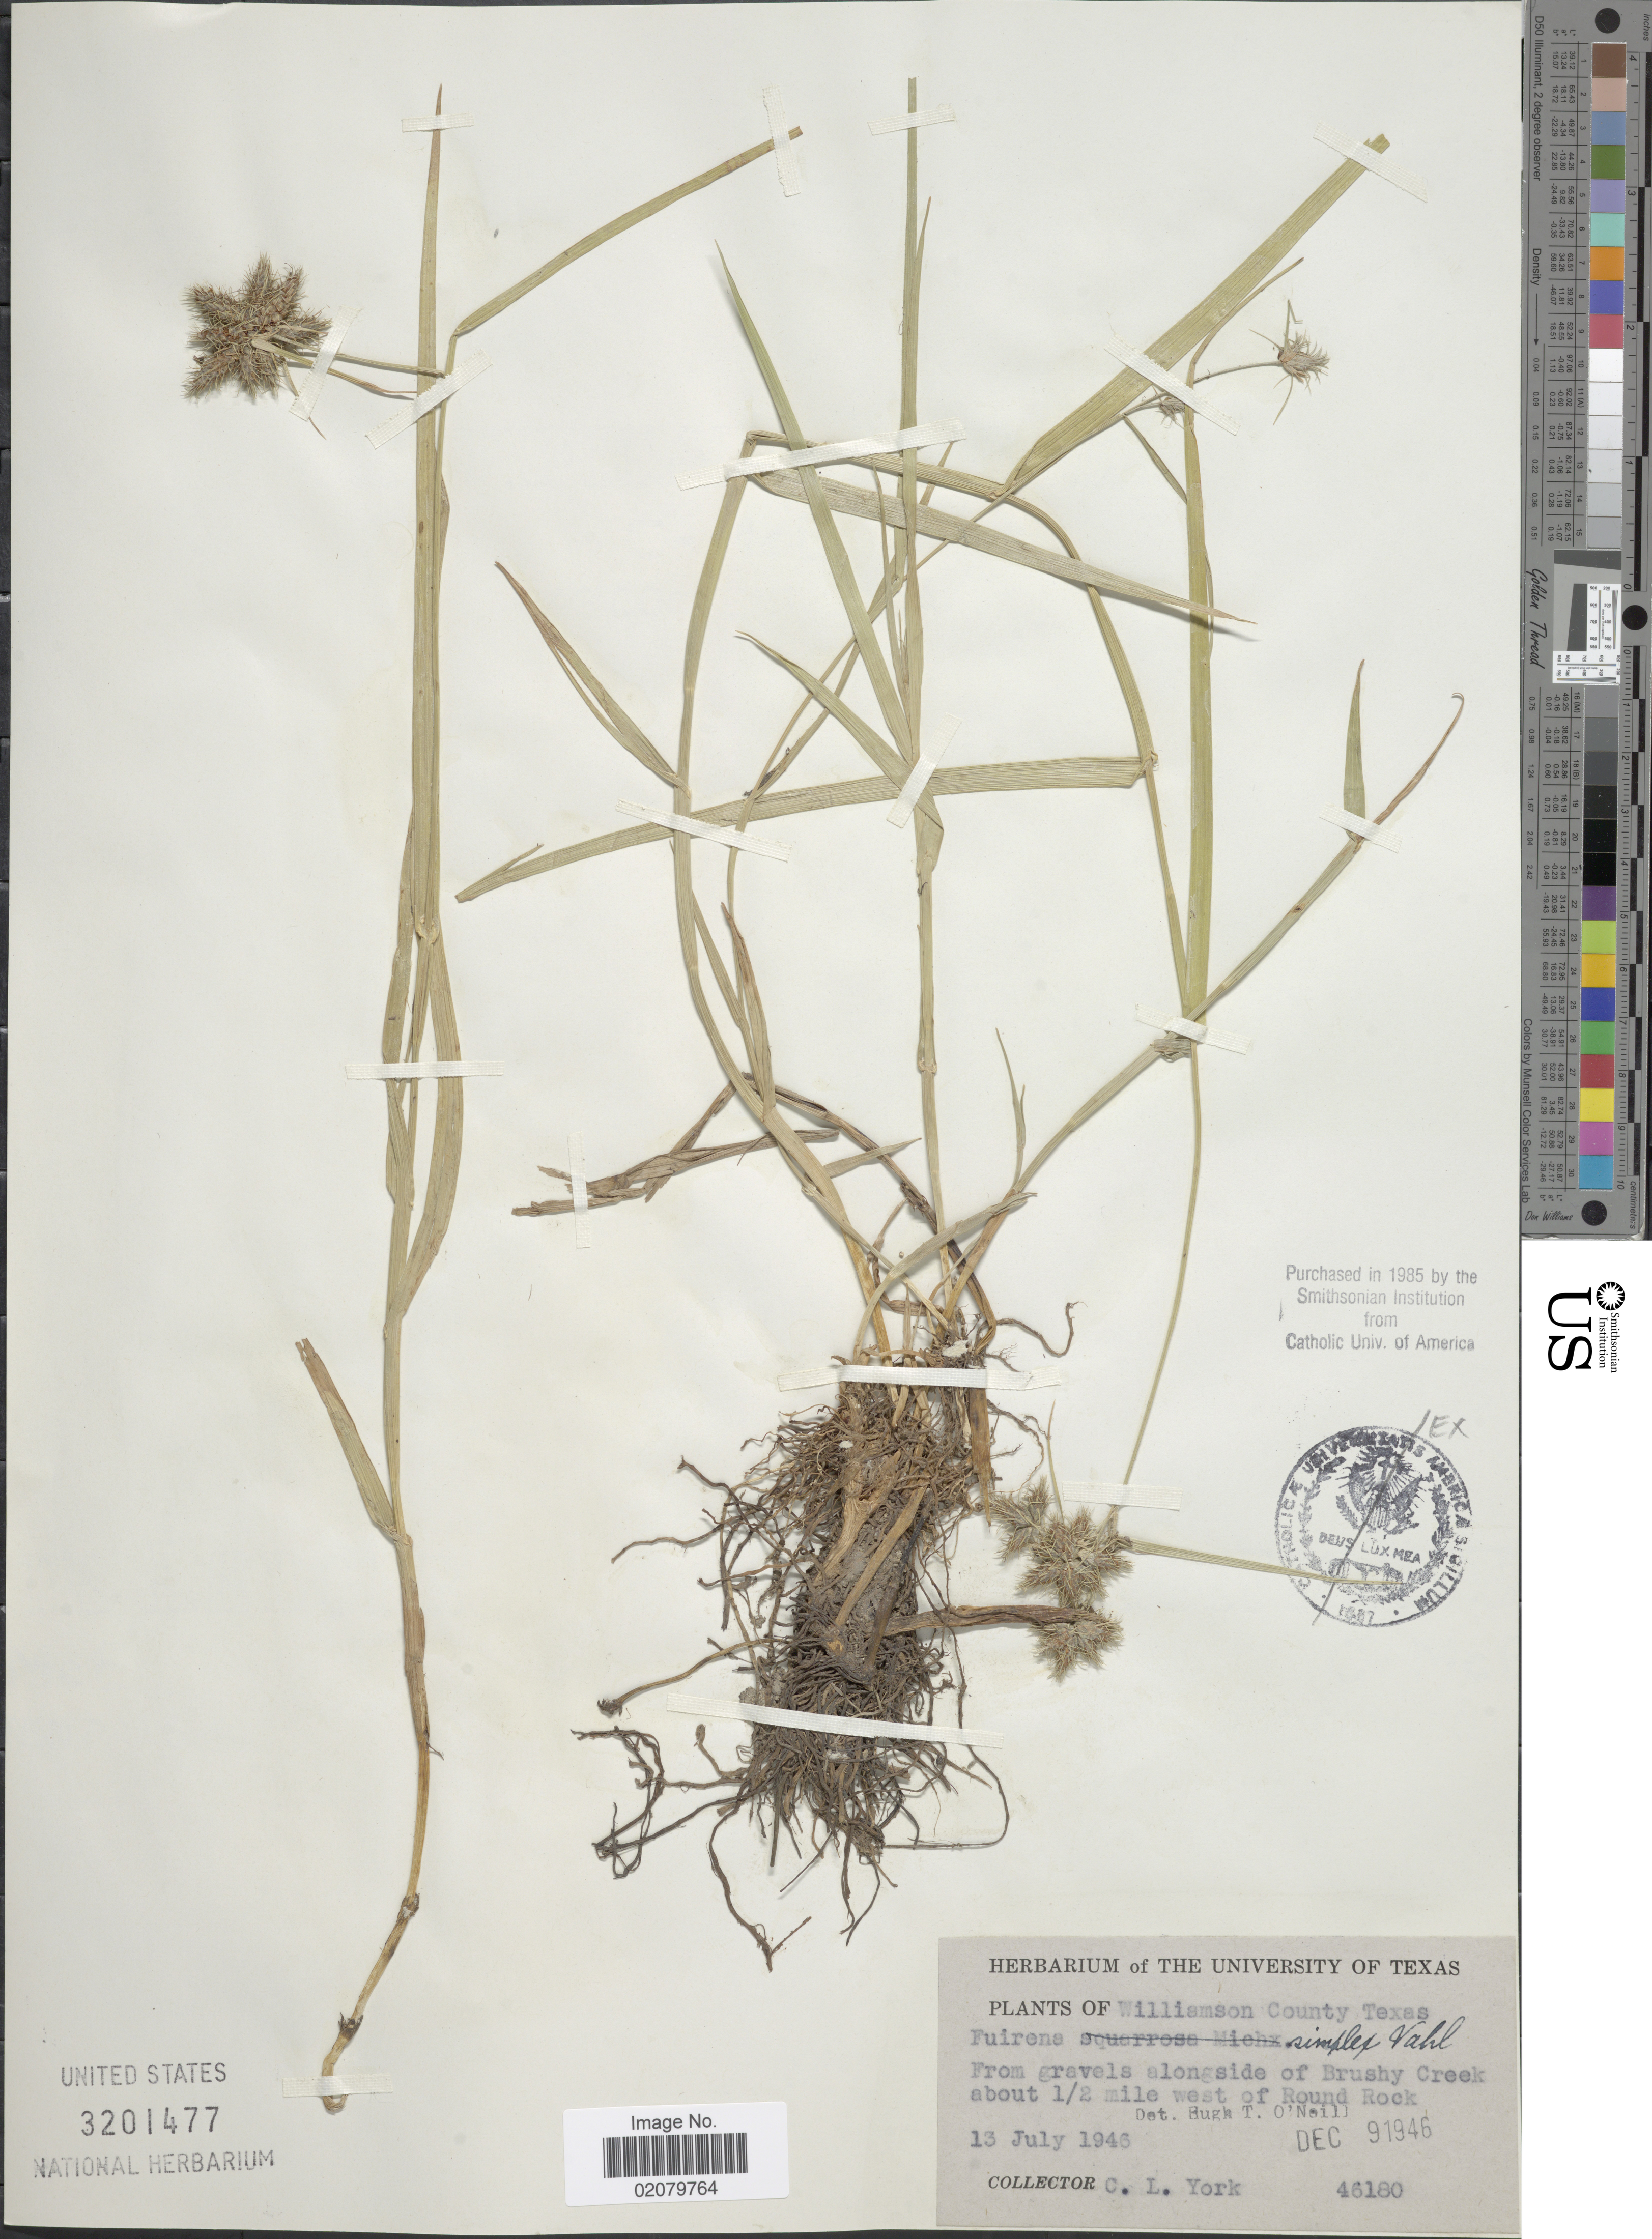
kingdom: Plantae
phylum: Tracheophyta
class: Liliopsida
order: Poales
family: Cyperaceae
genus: Fuirena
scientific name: Fuirena simplex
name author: Vahl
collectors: C. L. York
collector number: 46180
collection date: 1946-07-13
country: United States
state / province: Texas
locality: Williamson County, alongside of Brushy Creek about ½ mile west of Round Rock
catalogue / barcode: US 3201477